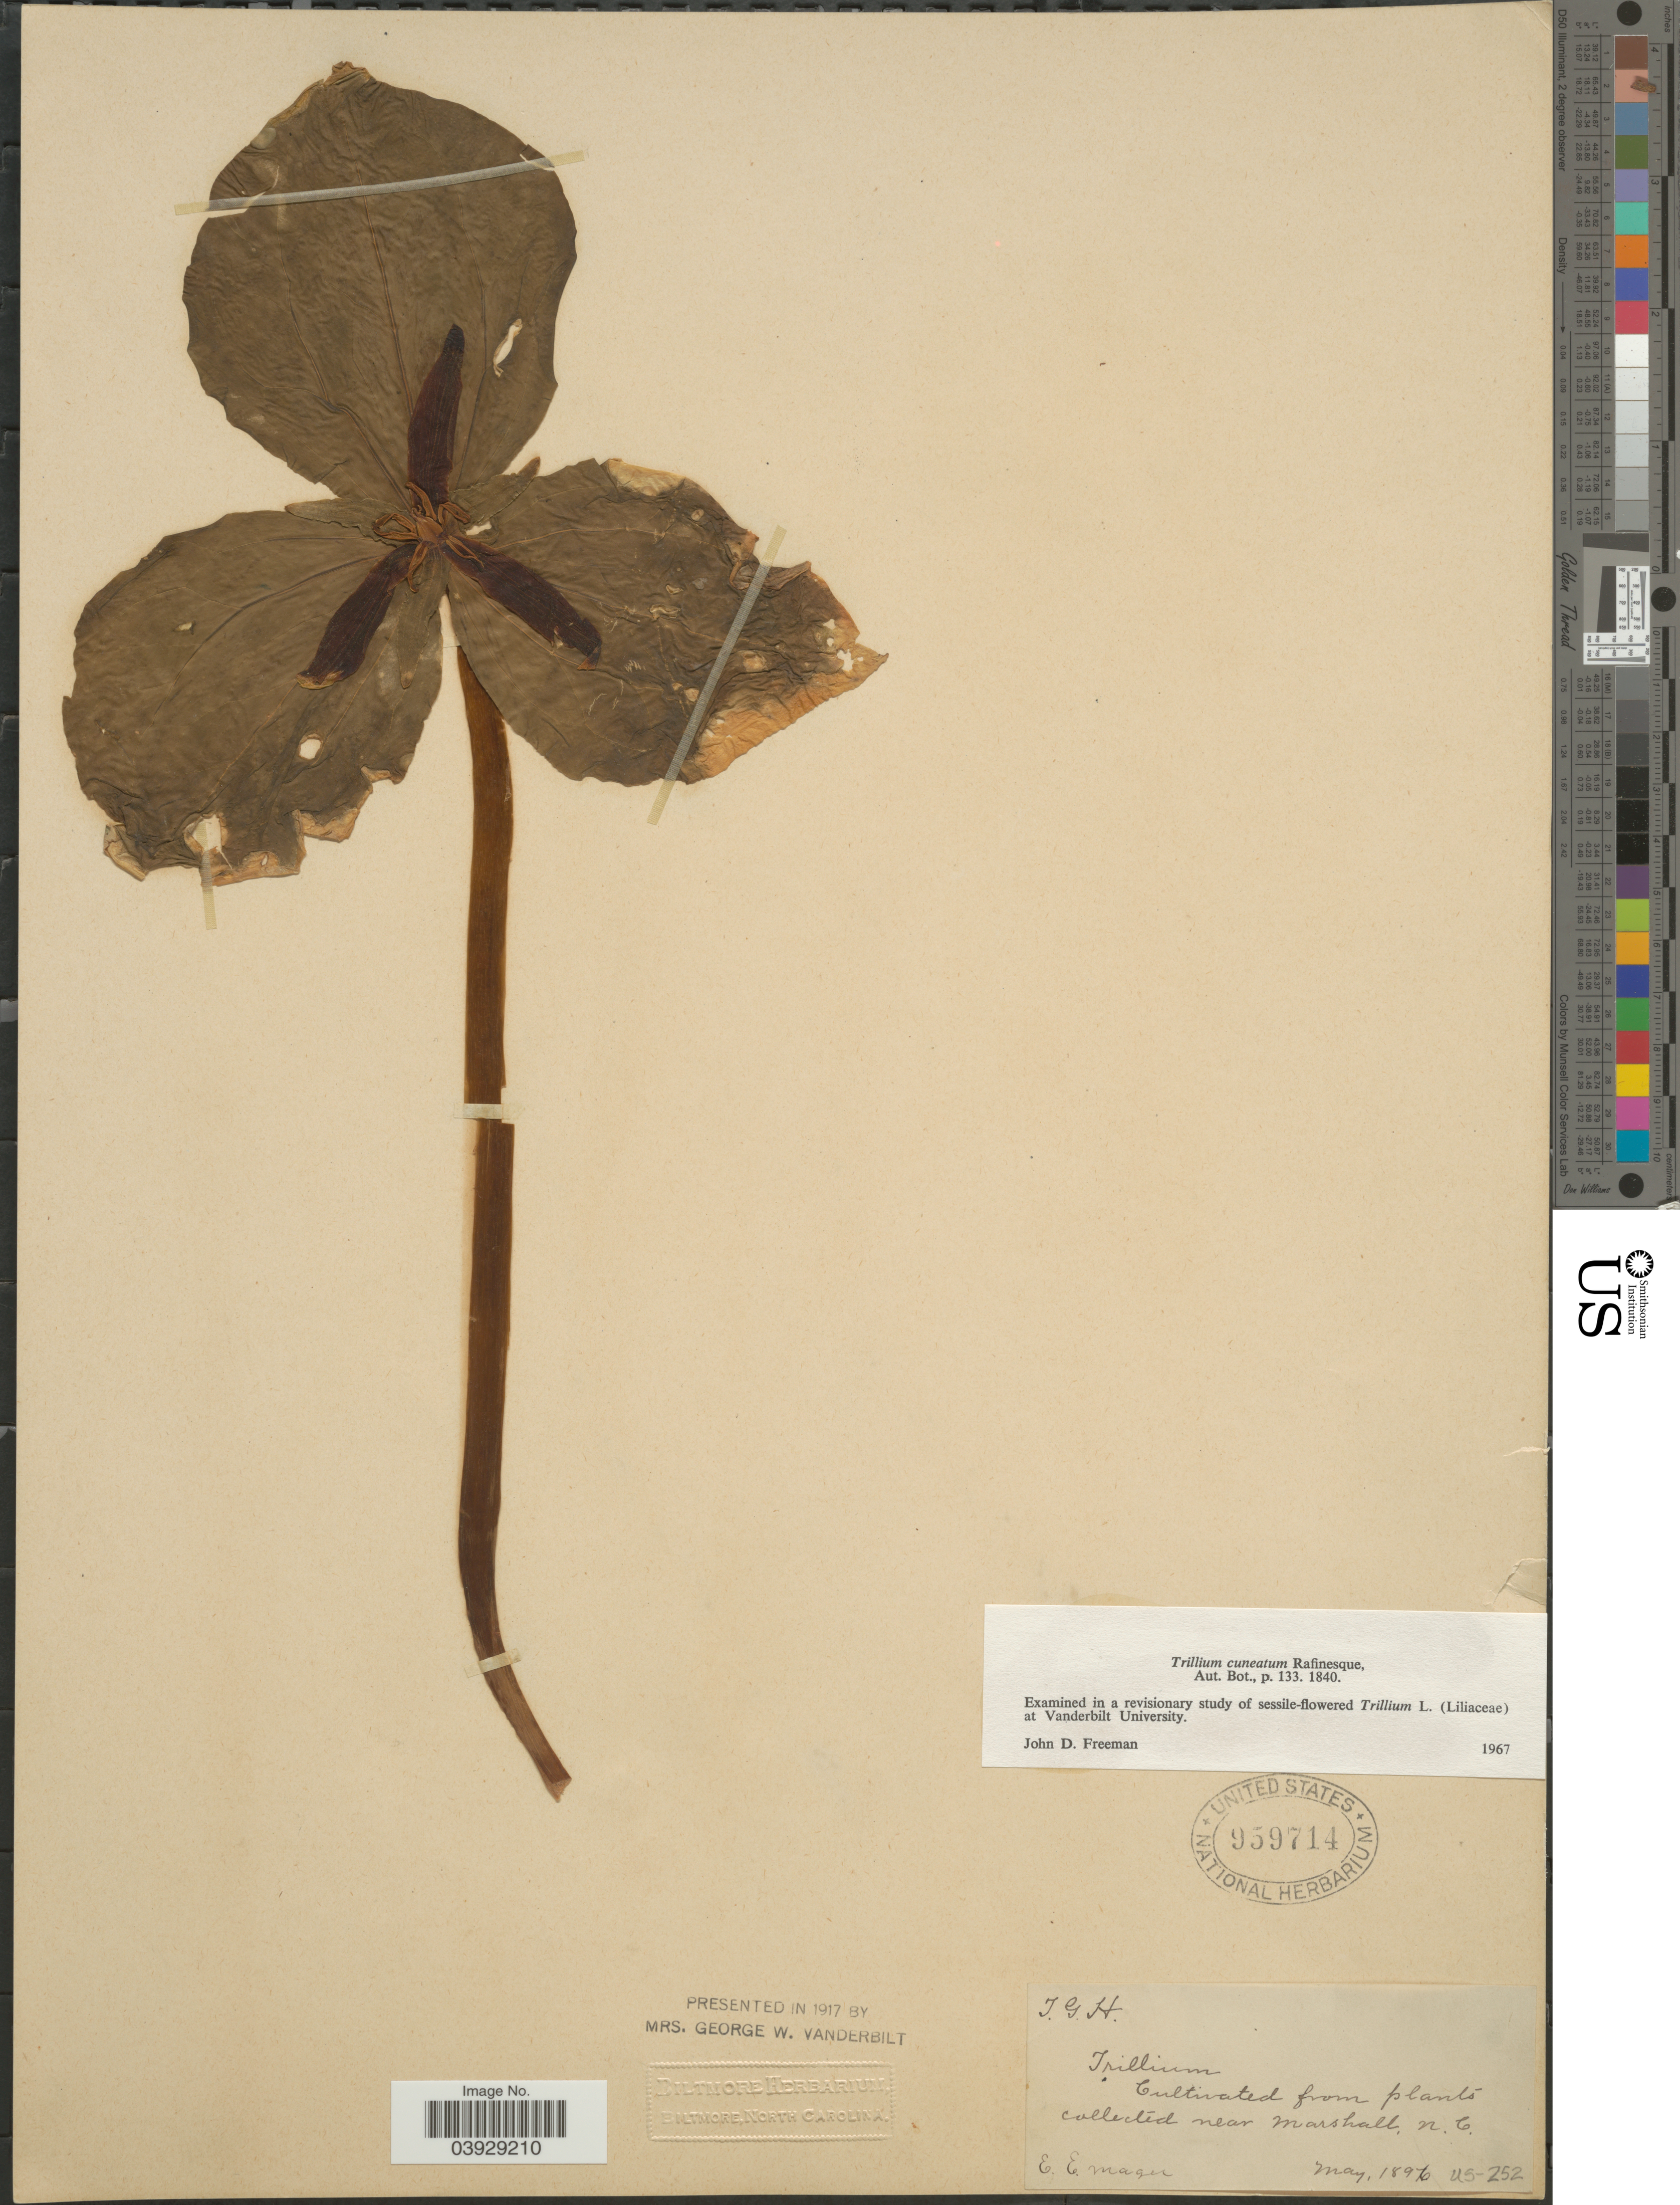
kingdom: Plantae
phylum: Tracheophyta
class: Liliopsida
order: Liliales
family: Melanthiaceae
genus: Trillium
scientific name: Trillium cuneatum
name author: Raf.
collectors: E. Magee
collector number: US-252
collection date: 1896-05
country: United States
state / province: North Carolina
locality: Near Marshall.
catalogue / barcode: US 959714